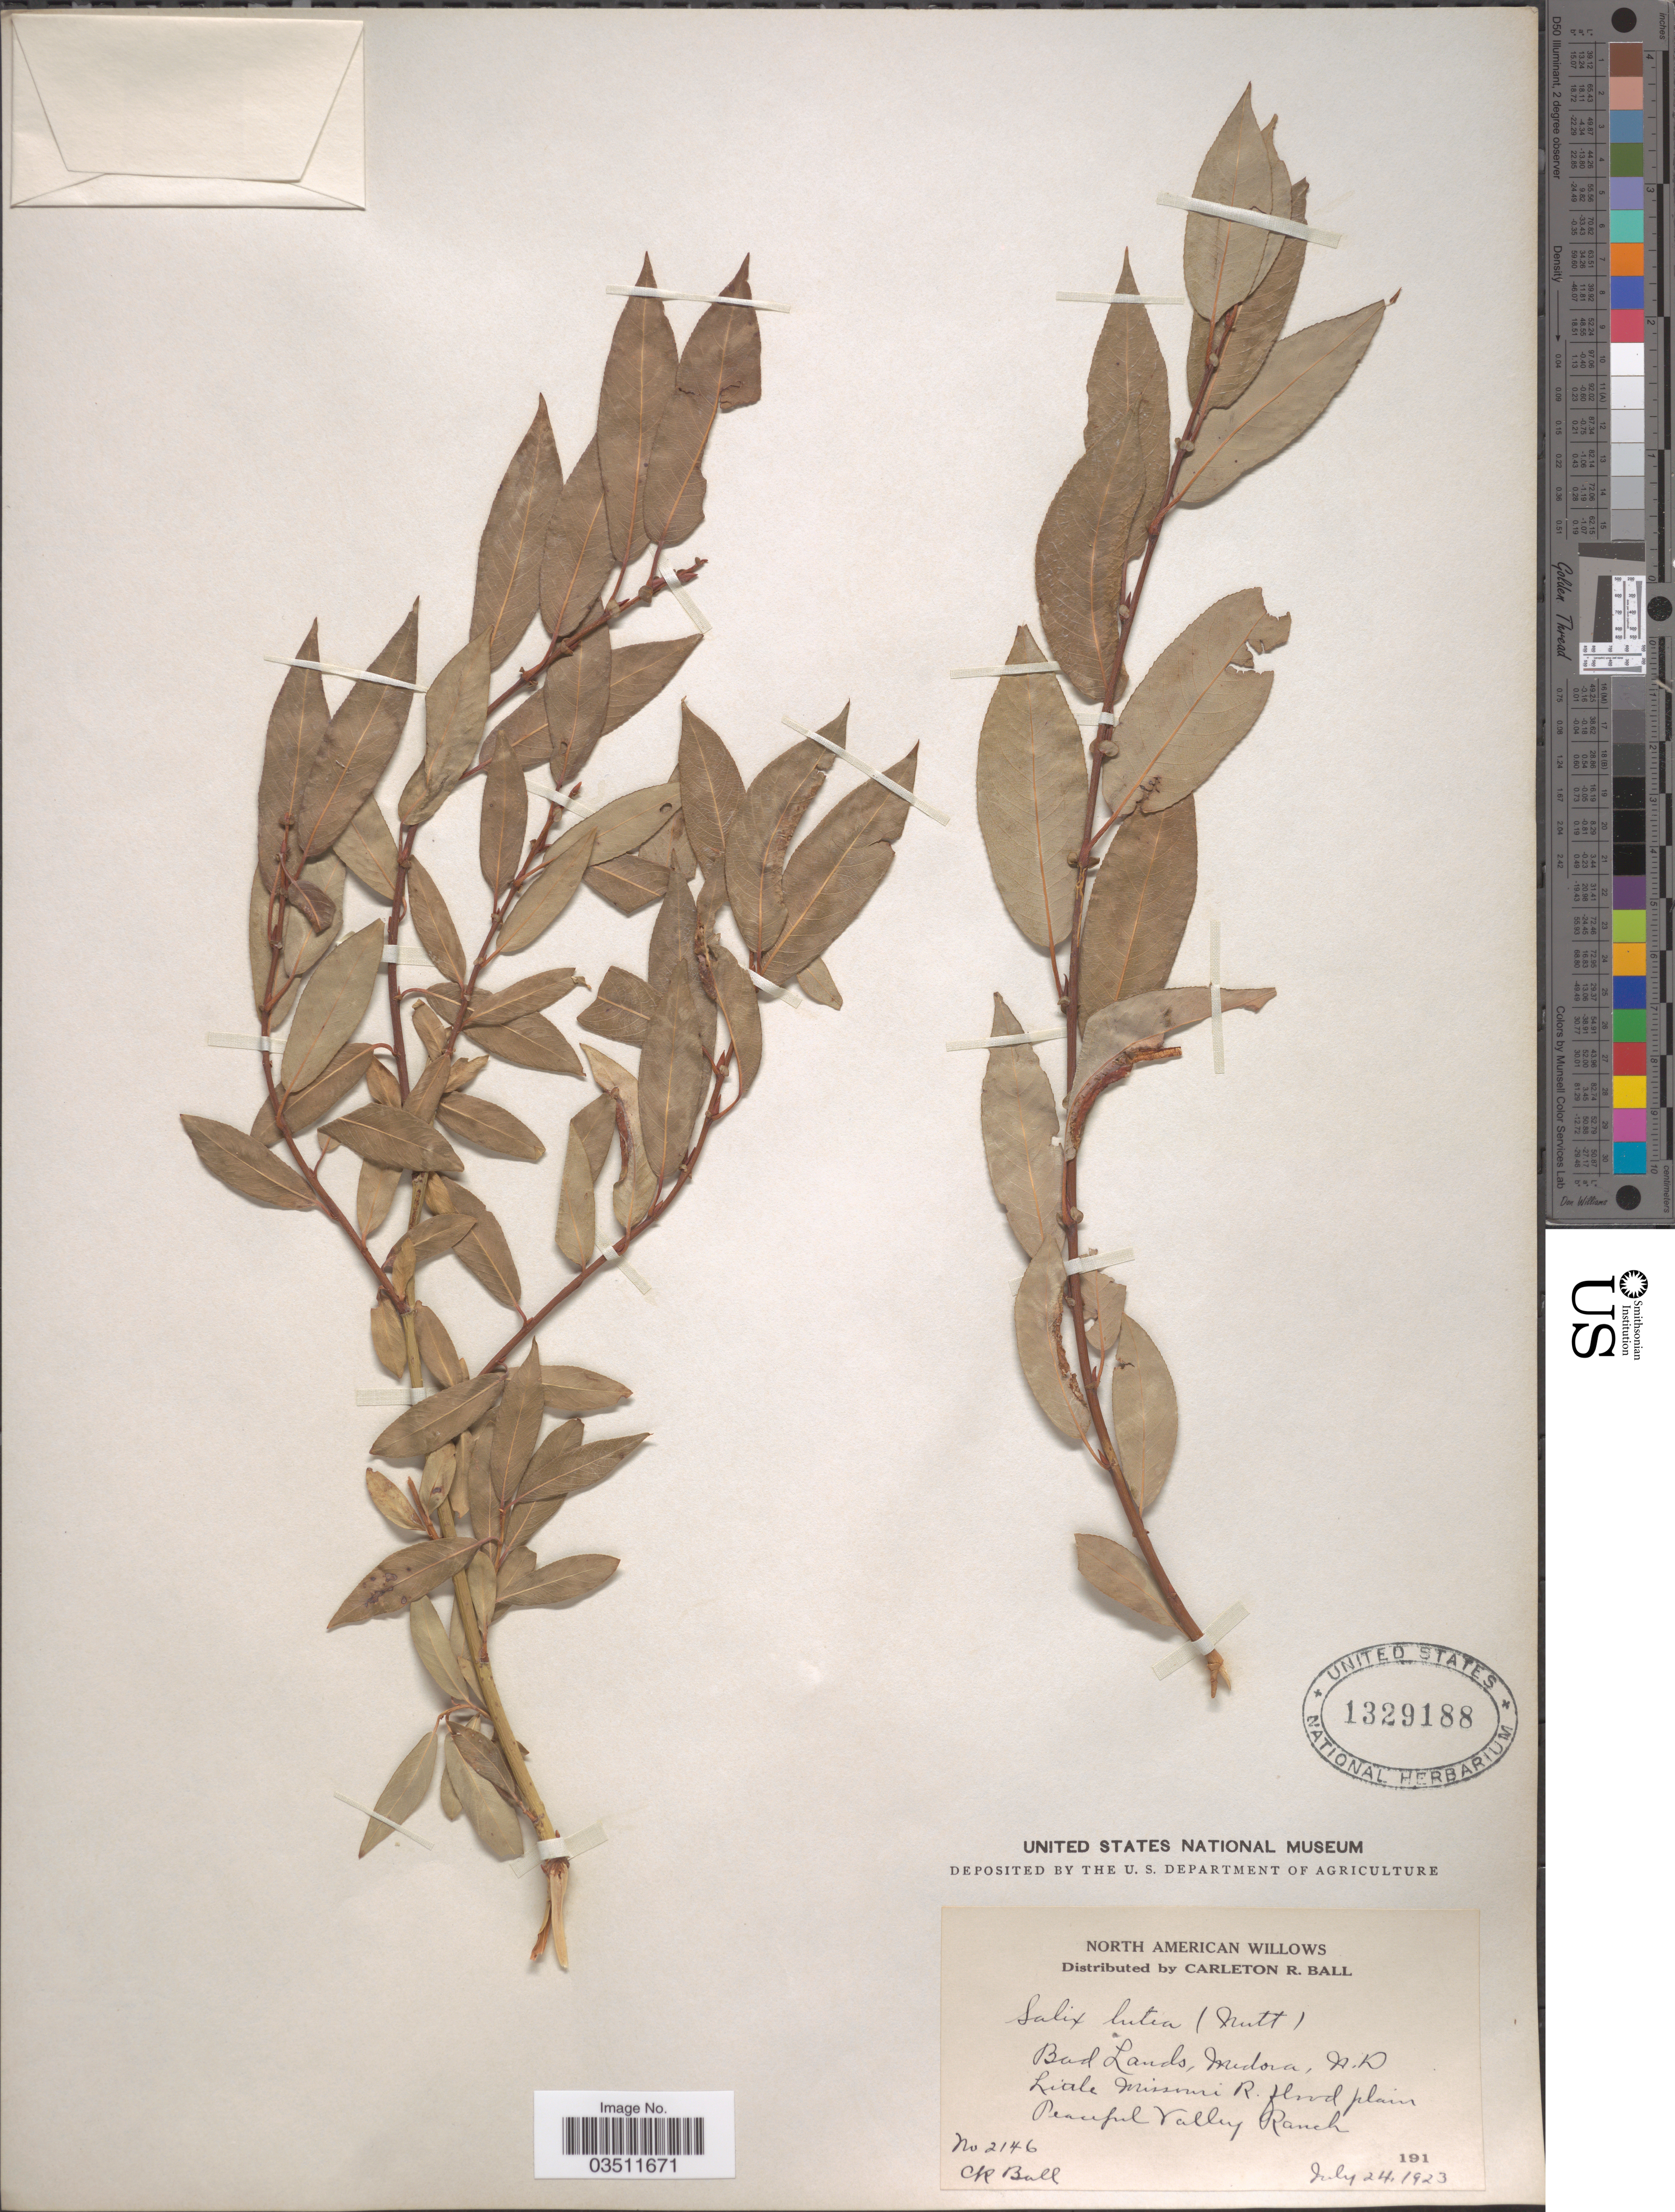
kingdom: Plantae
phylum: Tracheophyta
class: Magnoliopsida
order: Malpighiales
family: Salicaceae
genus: Salix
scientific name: Salix lutea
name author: Nutt.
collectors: C. R. Ball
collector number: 2146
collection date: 1923-07-24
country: United States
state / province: North Dakota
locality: Bad Lands, Medora. Little Missouri R. flood plain. Peaceful Valley Ranch.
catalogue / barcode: US 1329188